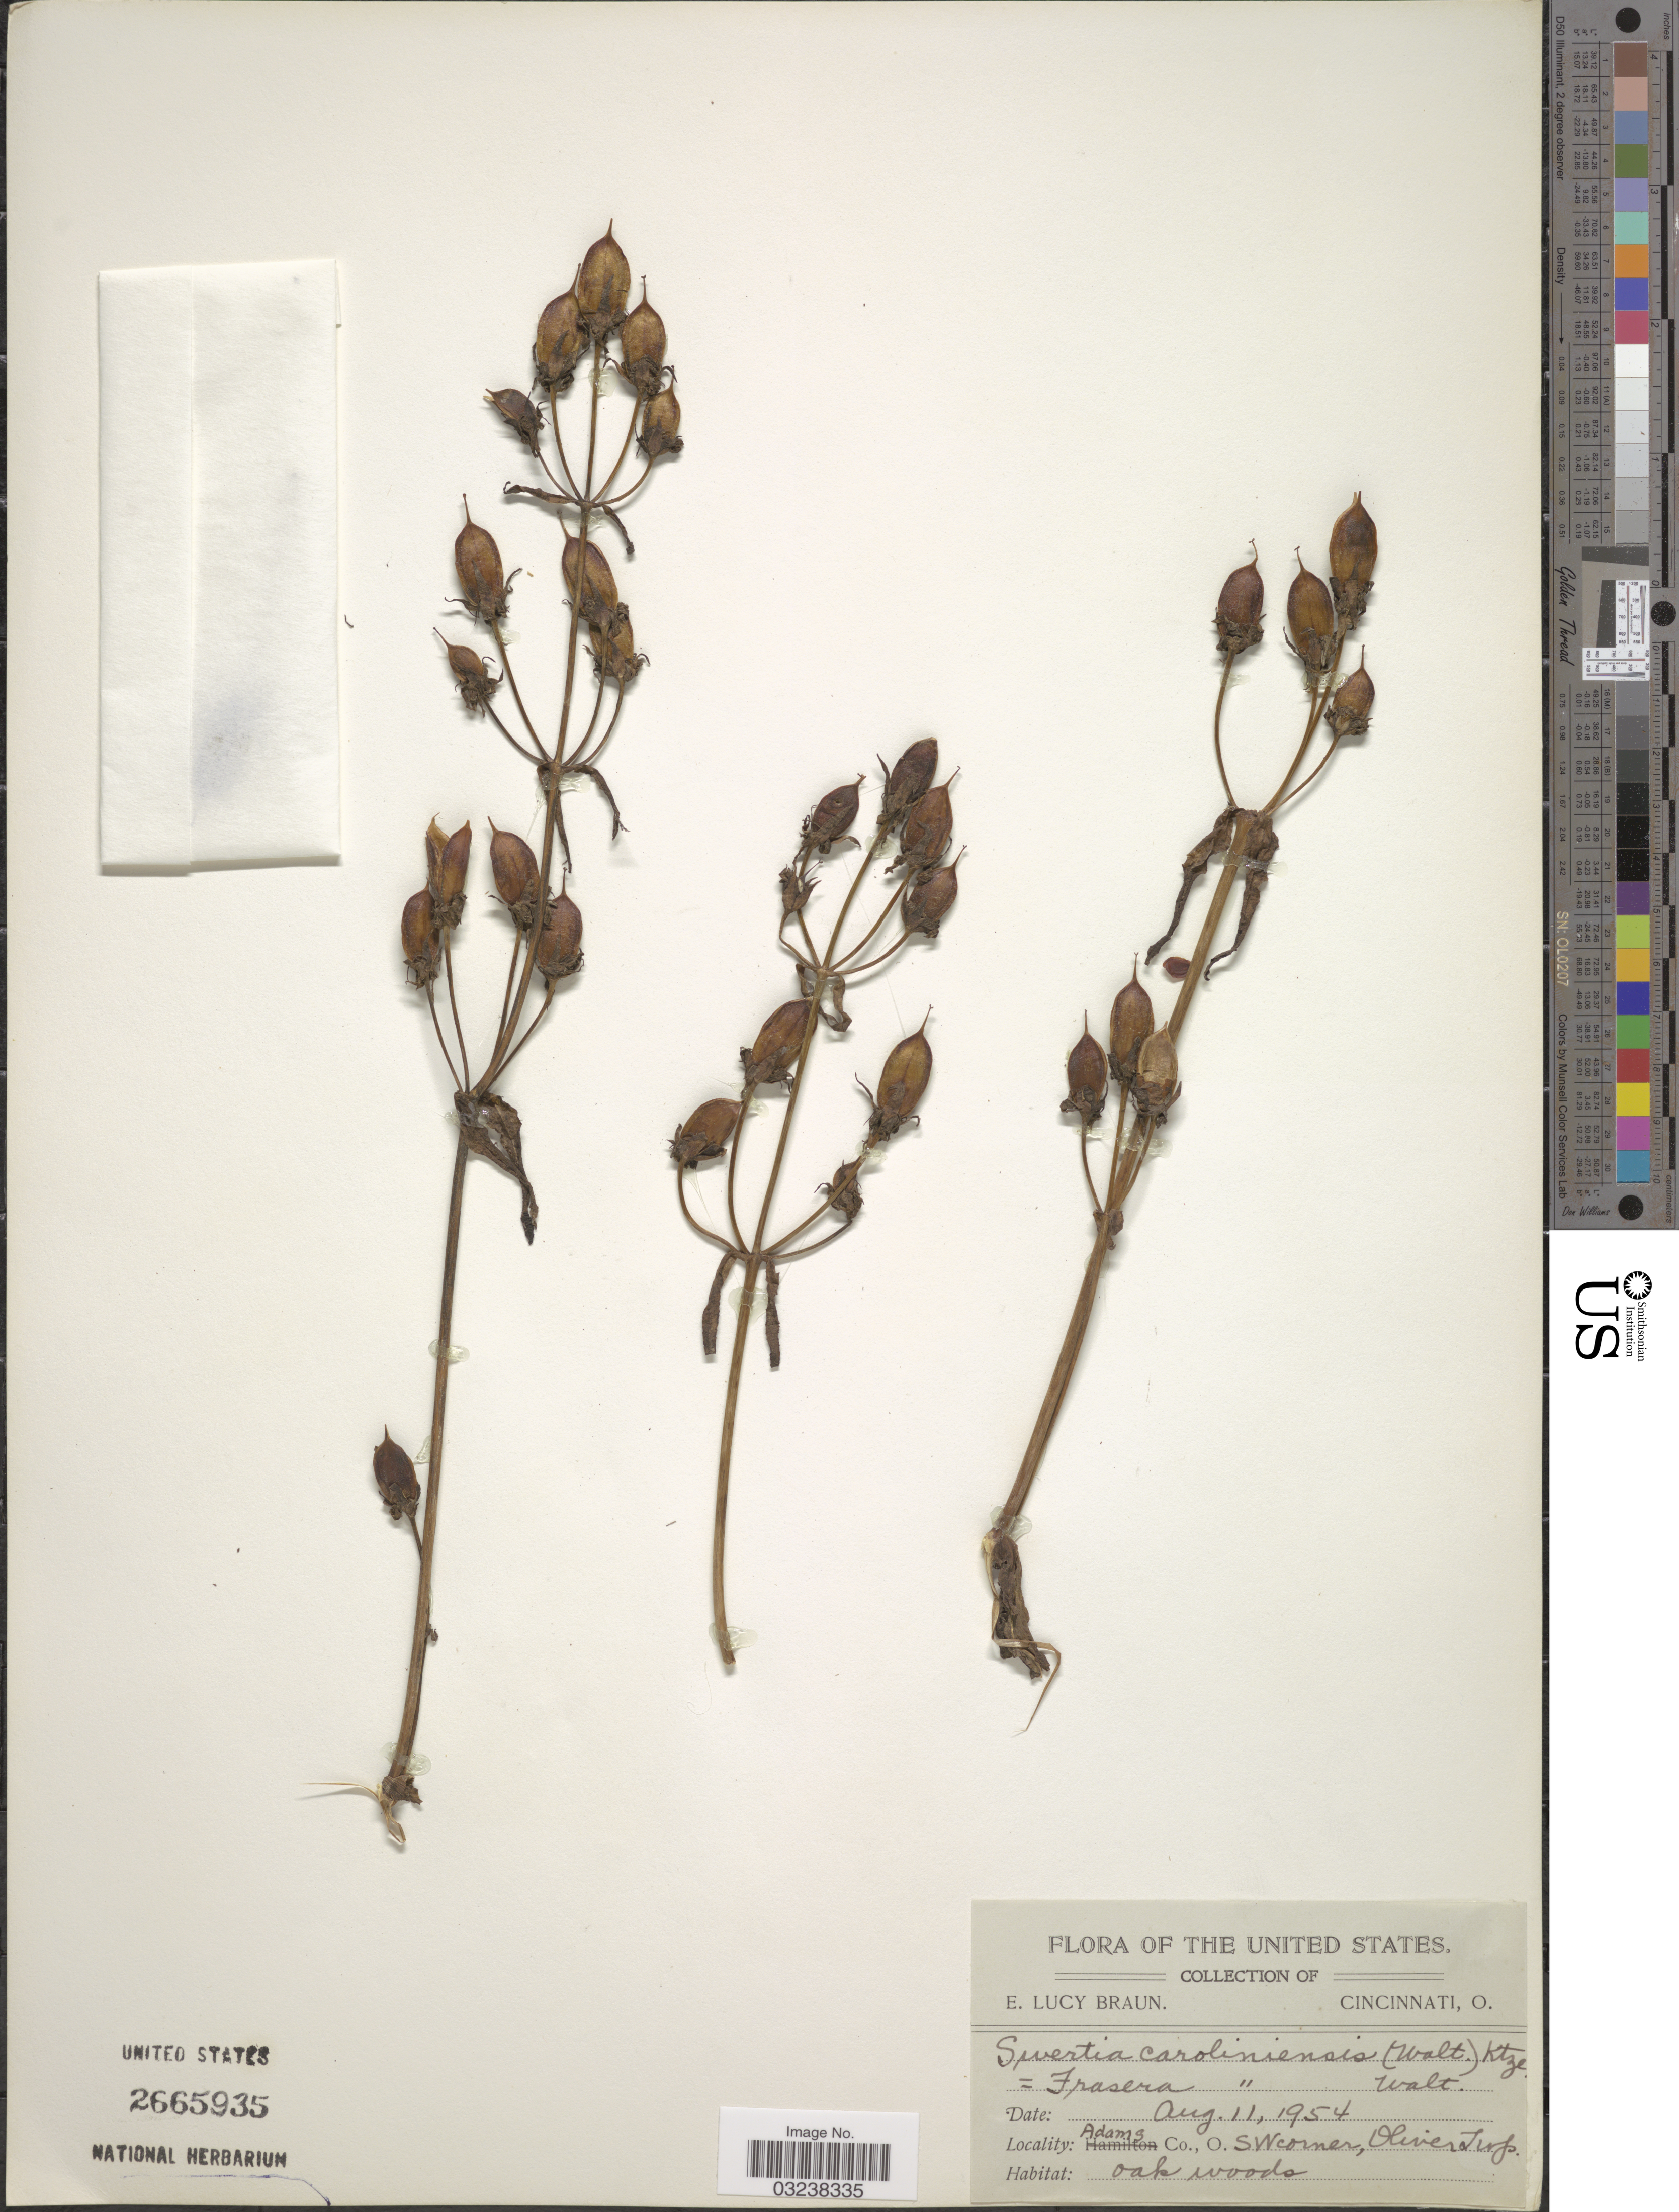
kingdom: Plantae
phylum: Tracheophyta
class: Magnoliopsida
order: Gentianales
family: Gentianaceae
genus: Swertia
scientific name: Swertia caroliniensis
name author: (Walter) Kuntze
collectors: E. Braun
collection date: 1954-08-11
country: United States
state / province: Ohio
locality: Adams Co., O. SW corner, Oliver Twp.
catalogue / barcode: US 2665935